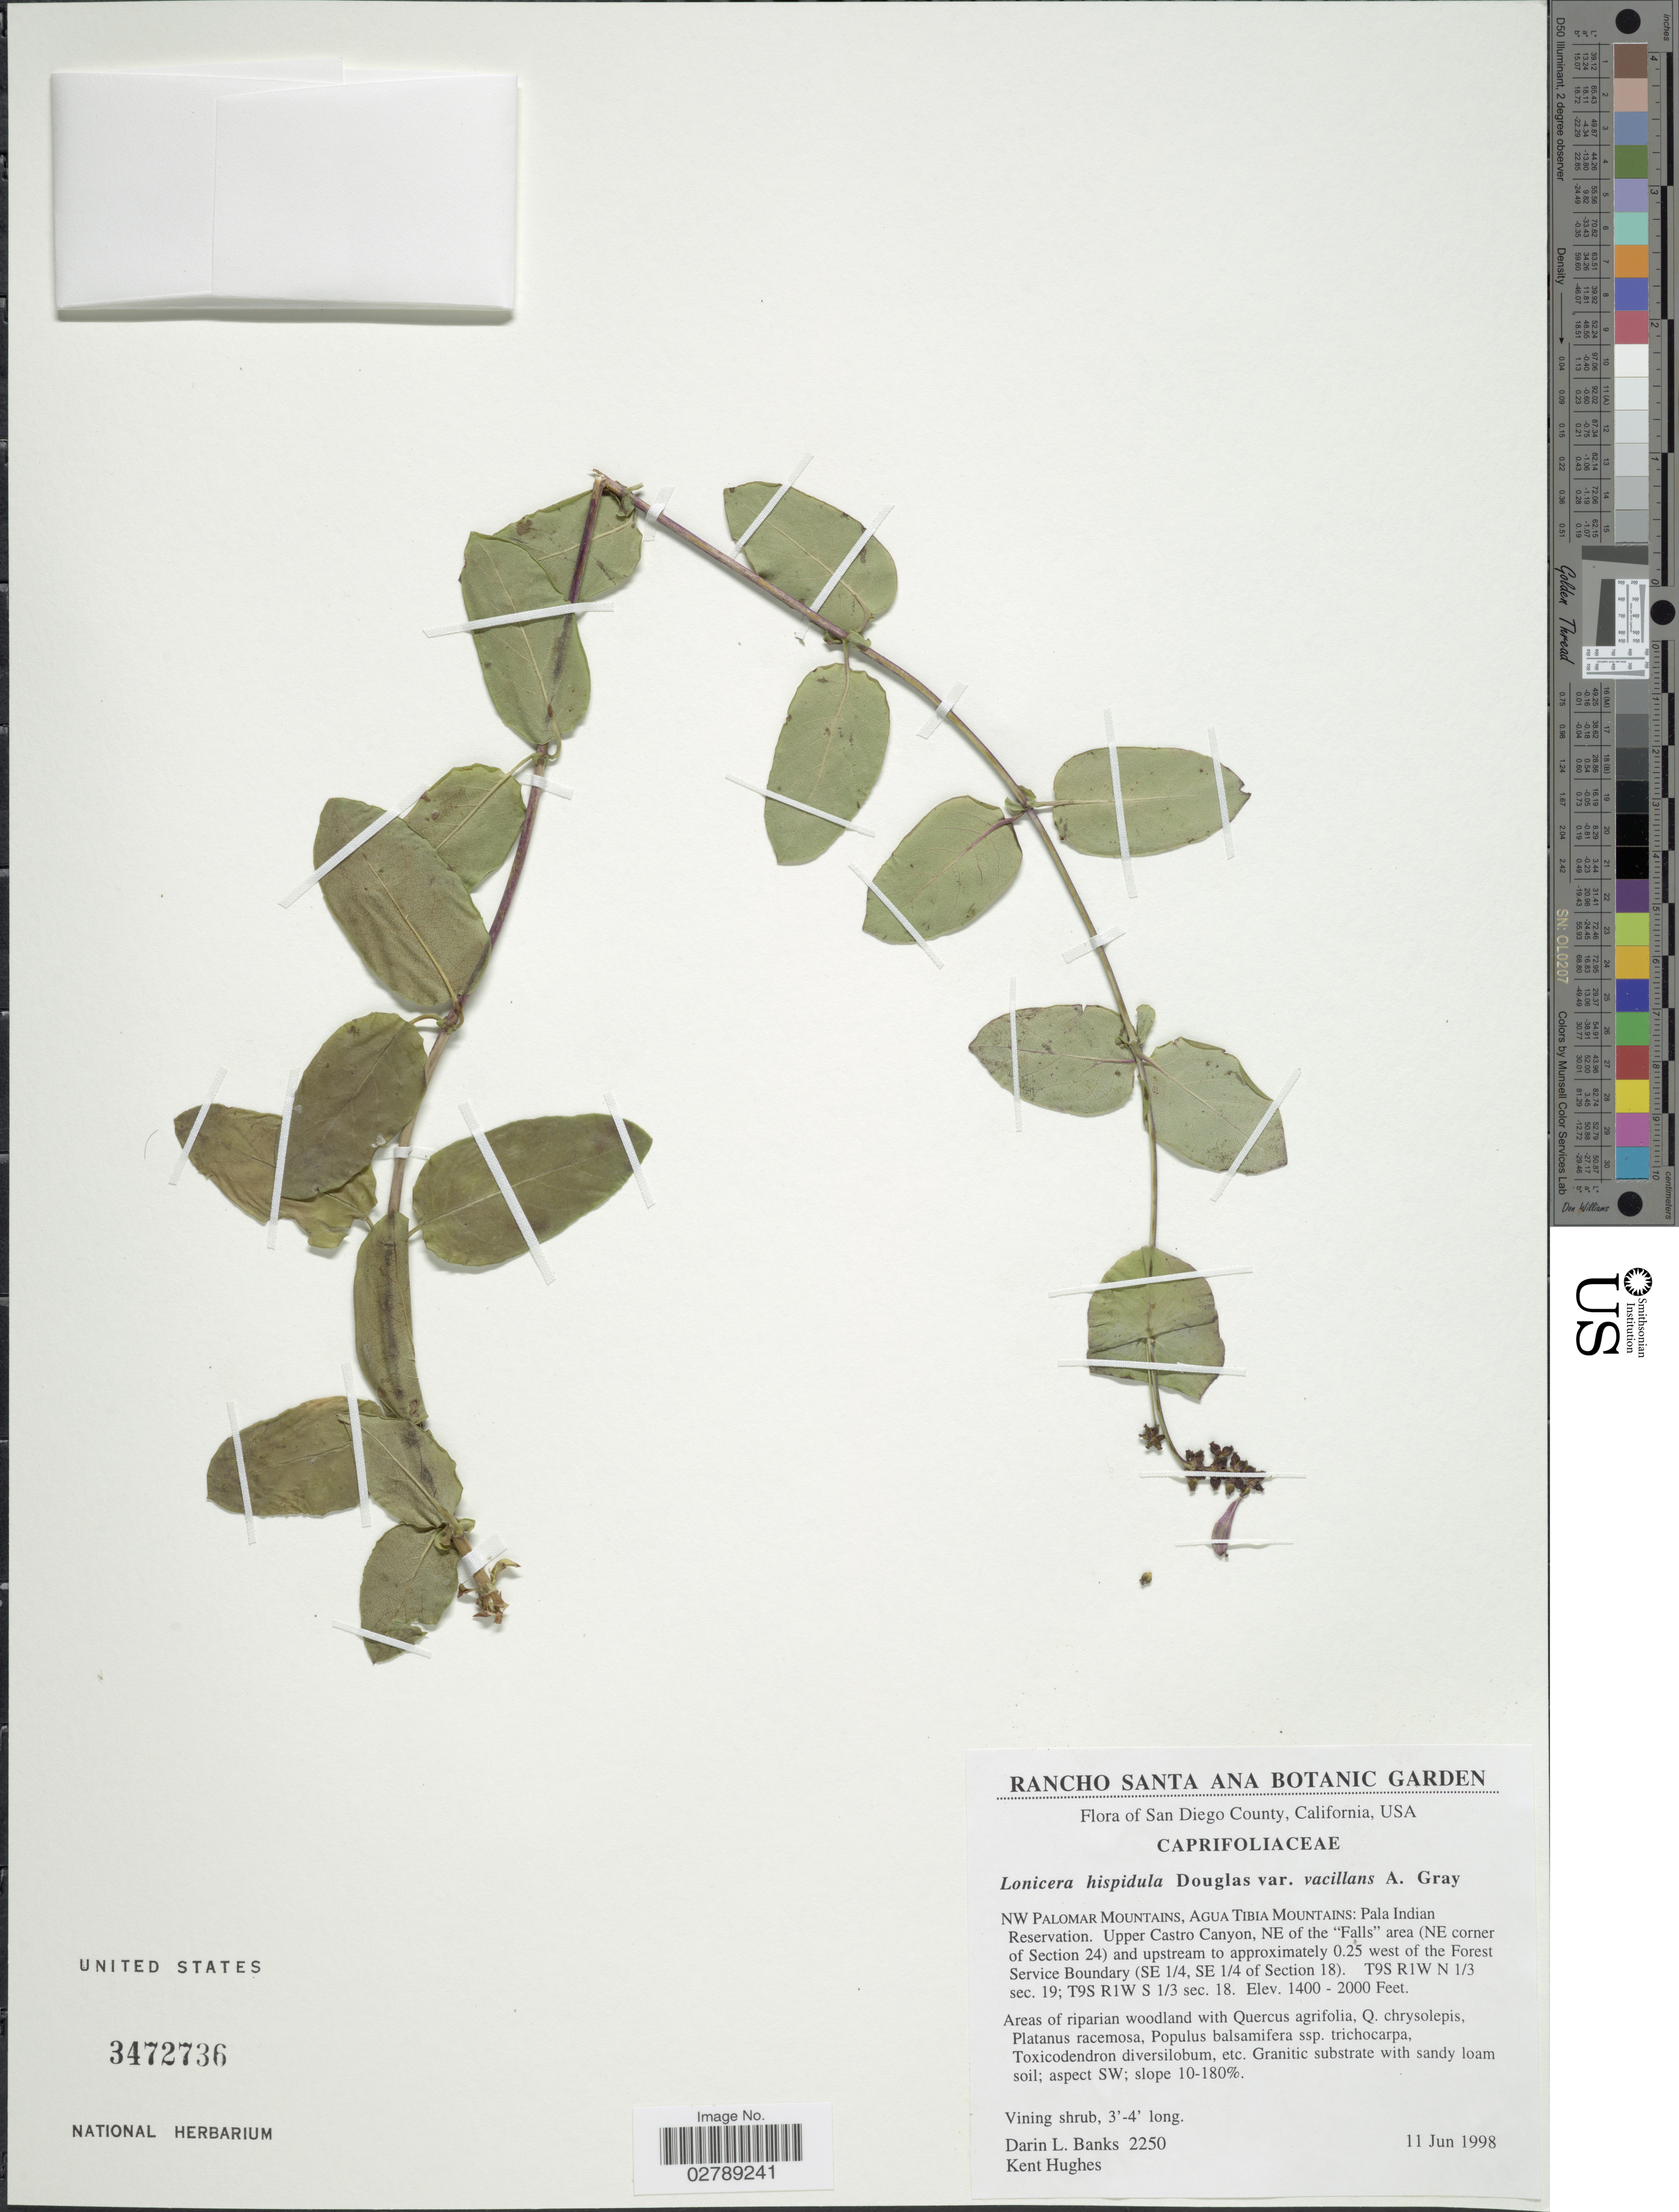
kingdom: Plantae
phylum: Tracheophyta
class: Magnoliopsida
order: Dipsacales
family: Caprifoliaceae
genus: Lonicera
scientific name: Lonicera hispidula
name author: Douglas ex Lindl.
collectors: D. Banks & K. Hughes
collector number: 2250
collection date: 1998-06-11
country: United States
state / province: California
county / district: San Diego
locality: San Diego County. NW Palomar Mountains, Agua Tibia Mountains: Pala Indian Reservation. Upper Castro Canyon, NE of the 'Falls' area (NE corner of Section 24) and upstream to approximately 0.25 west of the Forest Service Boundary (SE 1/4, SE 1/4 of Section 18). T9S R1W N 1/3 sec. 19; T9S R1W S 1/3 sec. 18.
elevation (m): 427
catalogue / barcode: US 3472736